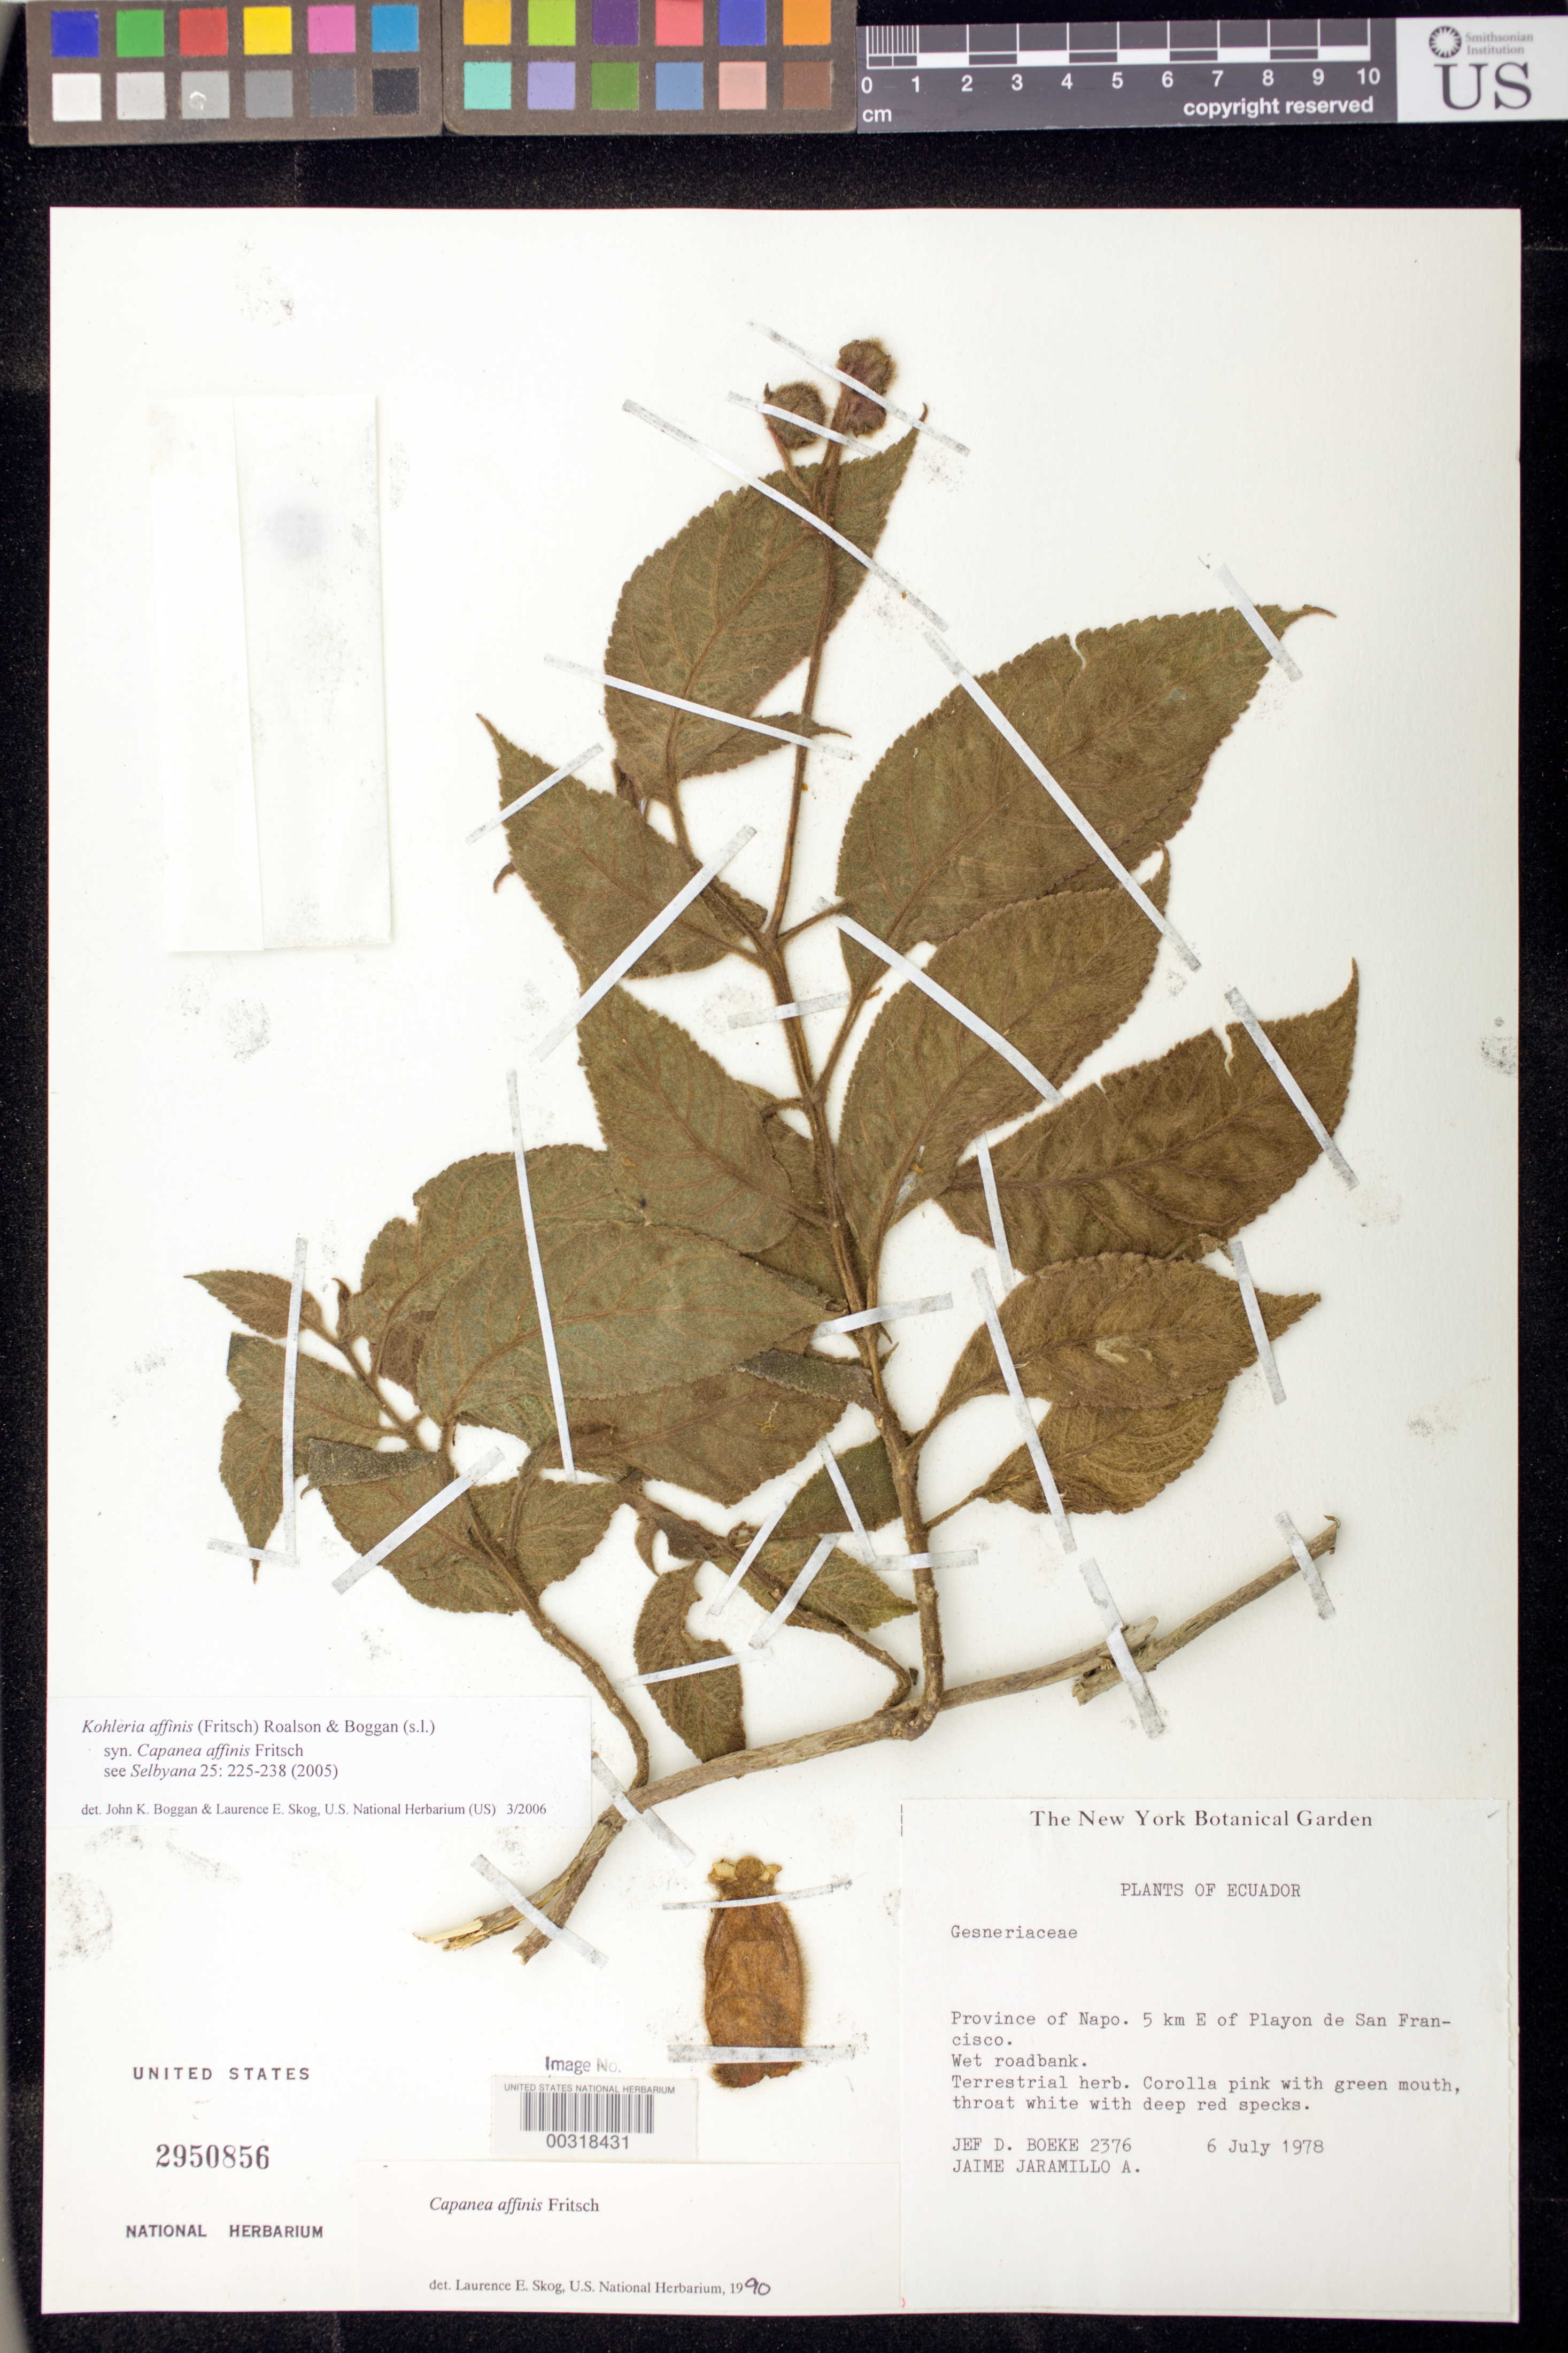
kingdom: Plantae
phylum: Tracheophyta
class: Magnoliopsida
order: Lamiales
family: Gesneriaceae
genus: Kohleria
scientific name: Kohleria affinis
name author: (Fritsch) Roalson & Boggan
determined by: Boggan, J. K.; Skog, L. E.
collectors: J. D. Boeke & J. L. Jaramillo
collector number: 2376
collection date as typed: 06 Jul 1978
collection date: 1978-07-06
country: Ecuador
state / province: Napo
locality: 5 km E of Playon de San Francisco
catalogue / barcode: US 2950856